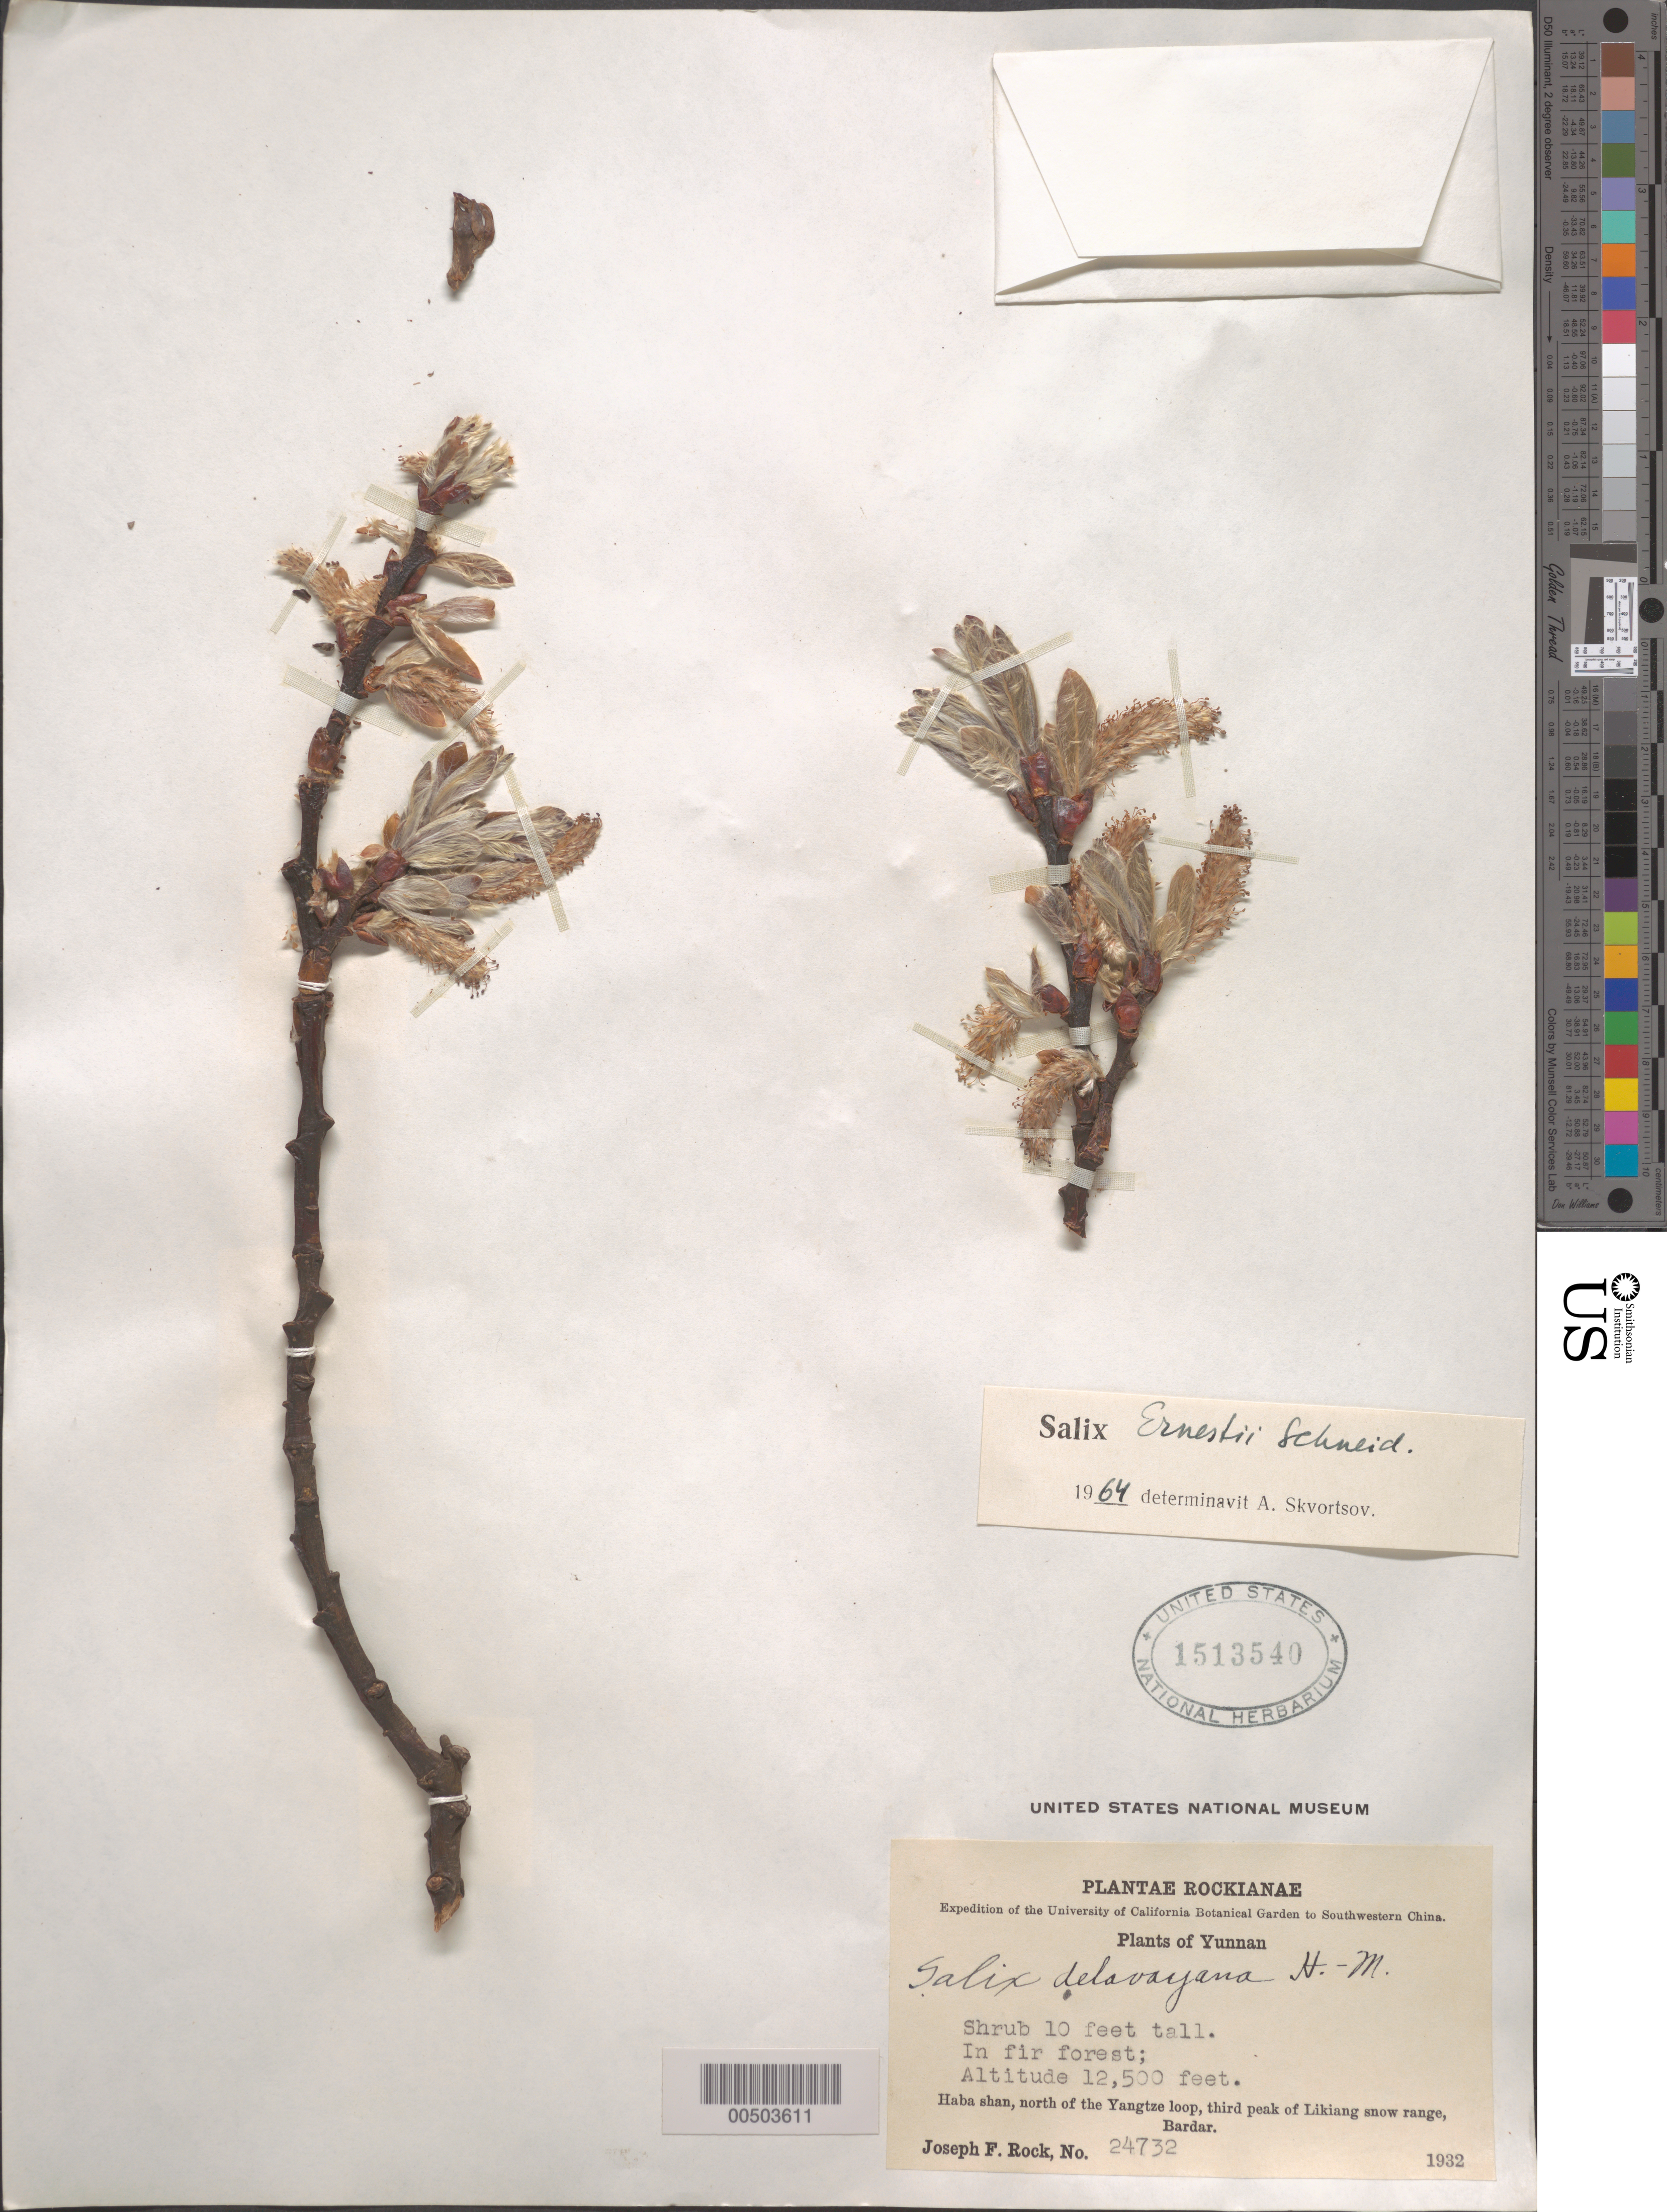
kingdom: Plantae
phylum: Tracheophyta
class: Magnoliopsida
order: Malpighiales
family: Salicaceae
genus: Salix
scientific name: Salix ernestii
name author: C.K. Schneid. in Sarg.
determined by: Skvortsov, A. K.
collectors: J. F. Rock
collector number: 24732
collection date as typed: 1932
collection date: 1932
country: China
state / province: Yunnan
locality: Haba shan, north of the Yangtze loop, third peak of Likiang snow range, Bardar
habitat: Shrub 10 feet tall. In fir forest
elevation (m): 3810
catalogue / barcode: US 1513540